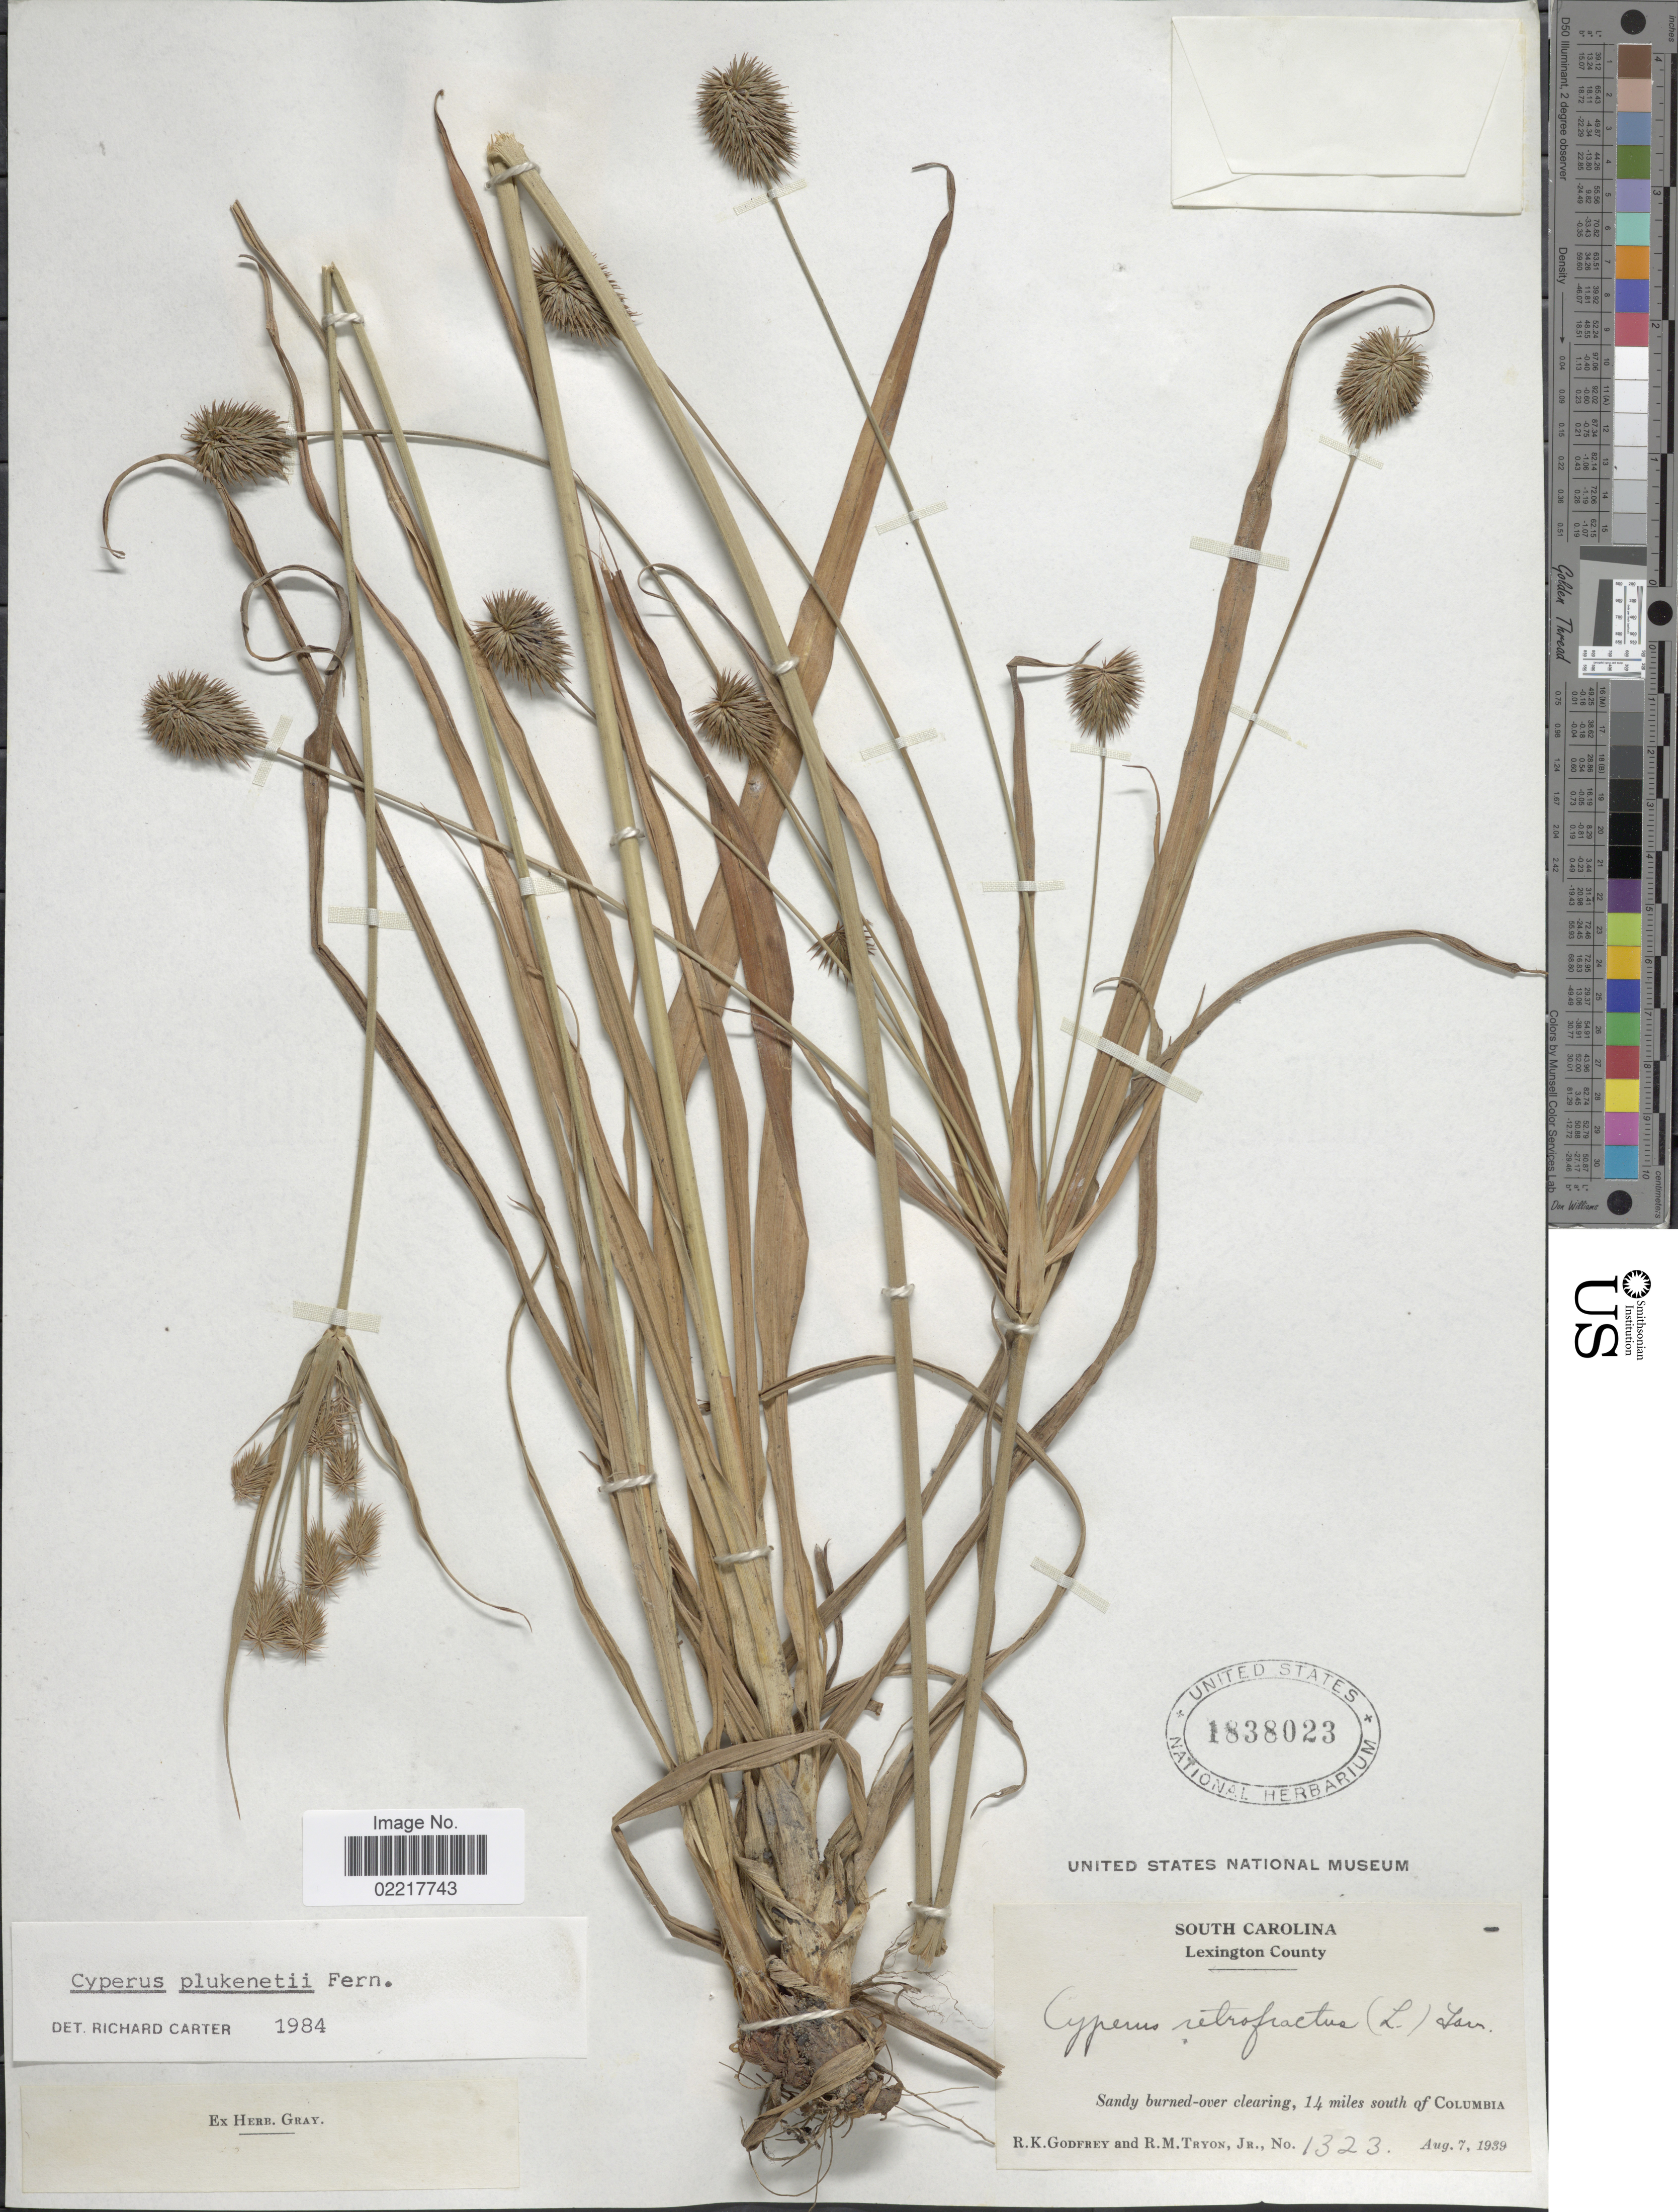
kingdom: Plantae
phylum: Tracheophyta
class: Liliopsida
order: Poales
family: Cyperaceae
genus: Cyperus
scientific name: Cyperus plukenetii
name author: Fernald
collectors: R. K. Godfrey & R. M. Tryon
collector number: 1323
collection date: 1939-08-07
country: United States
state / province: South Carolina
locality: Lexington County. 14 miles south of Columbia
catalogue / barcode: US 1838023